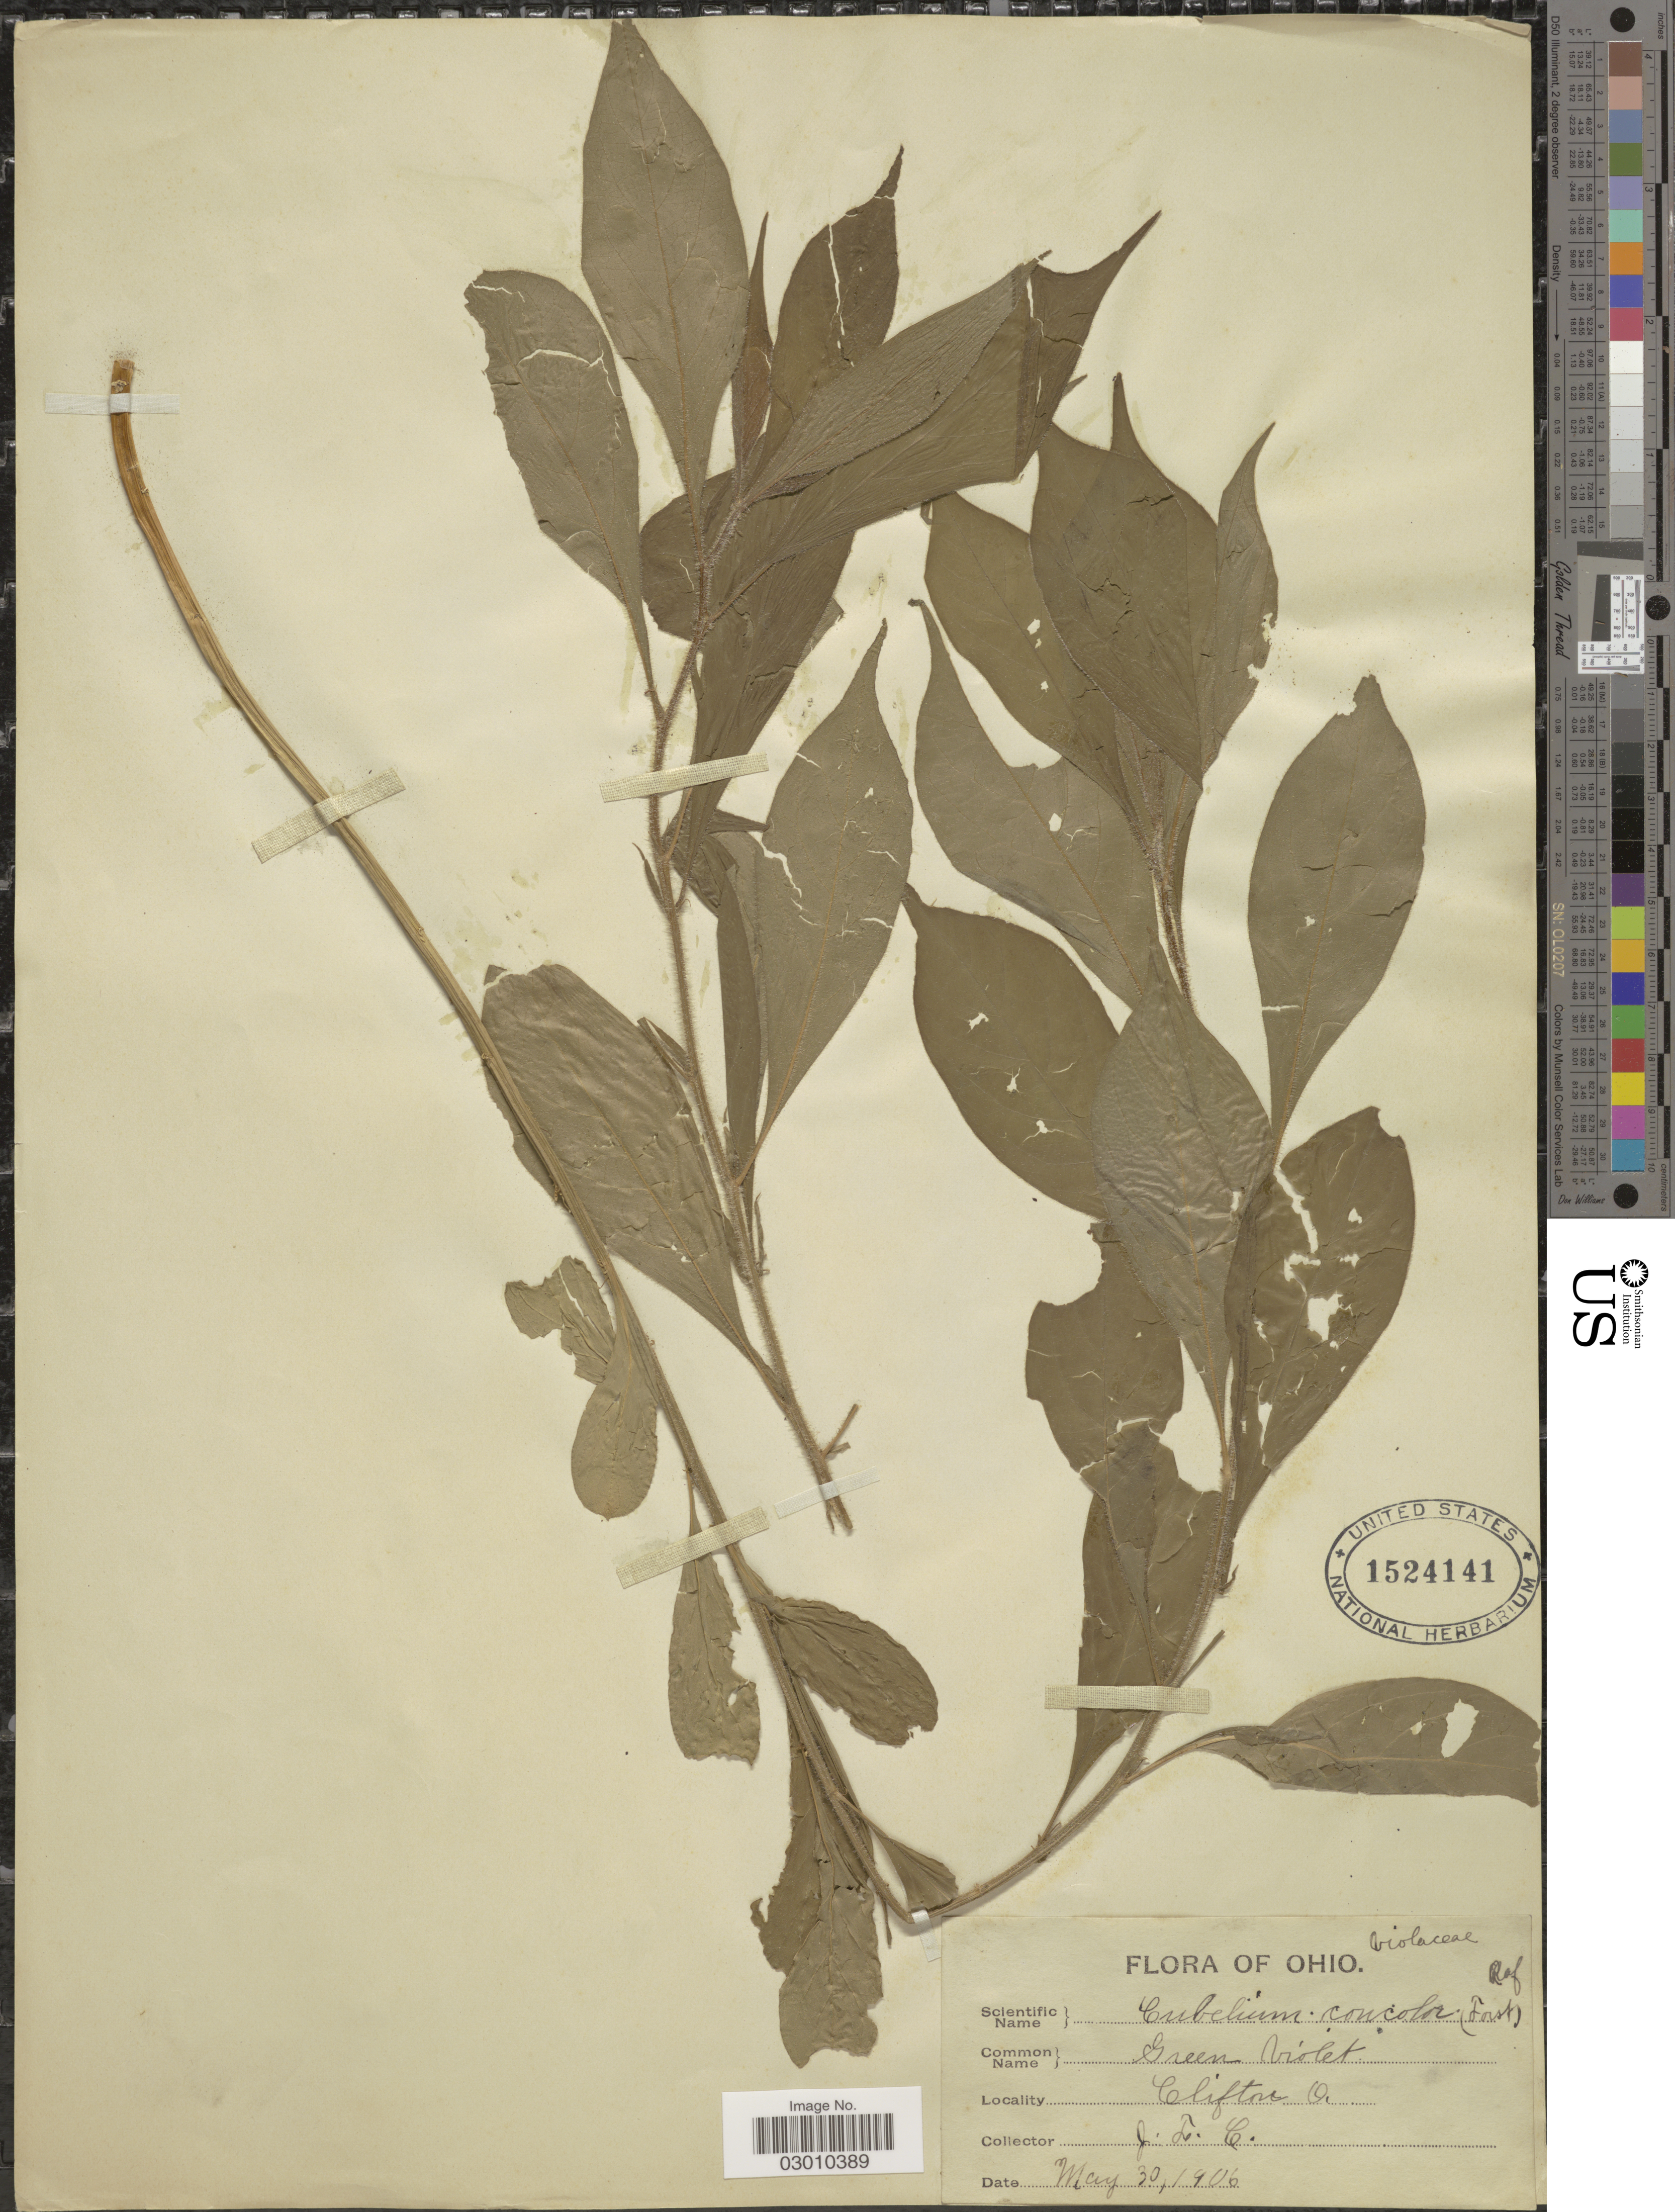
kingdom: Plantae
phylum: Tracheophyta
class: Magnoliopsida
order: Malpighiales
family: Violaceae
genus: Cubelium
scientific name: Cubelium concolor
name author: (T.F. Forst.) Raf. ex Britton & A. Br.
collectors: J. L. C.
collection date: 1906-05-30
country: United States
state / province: Ohio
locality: Clifton.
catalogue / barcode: US 1524141